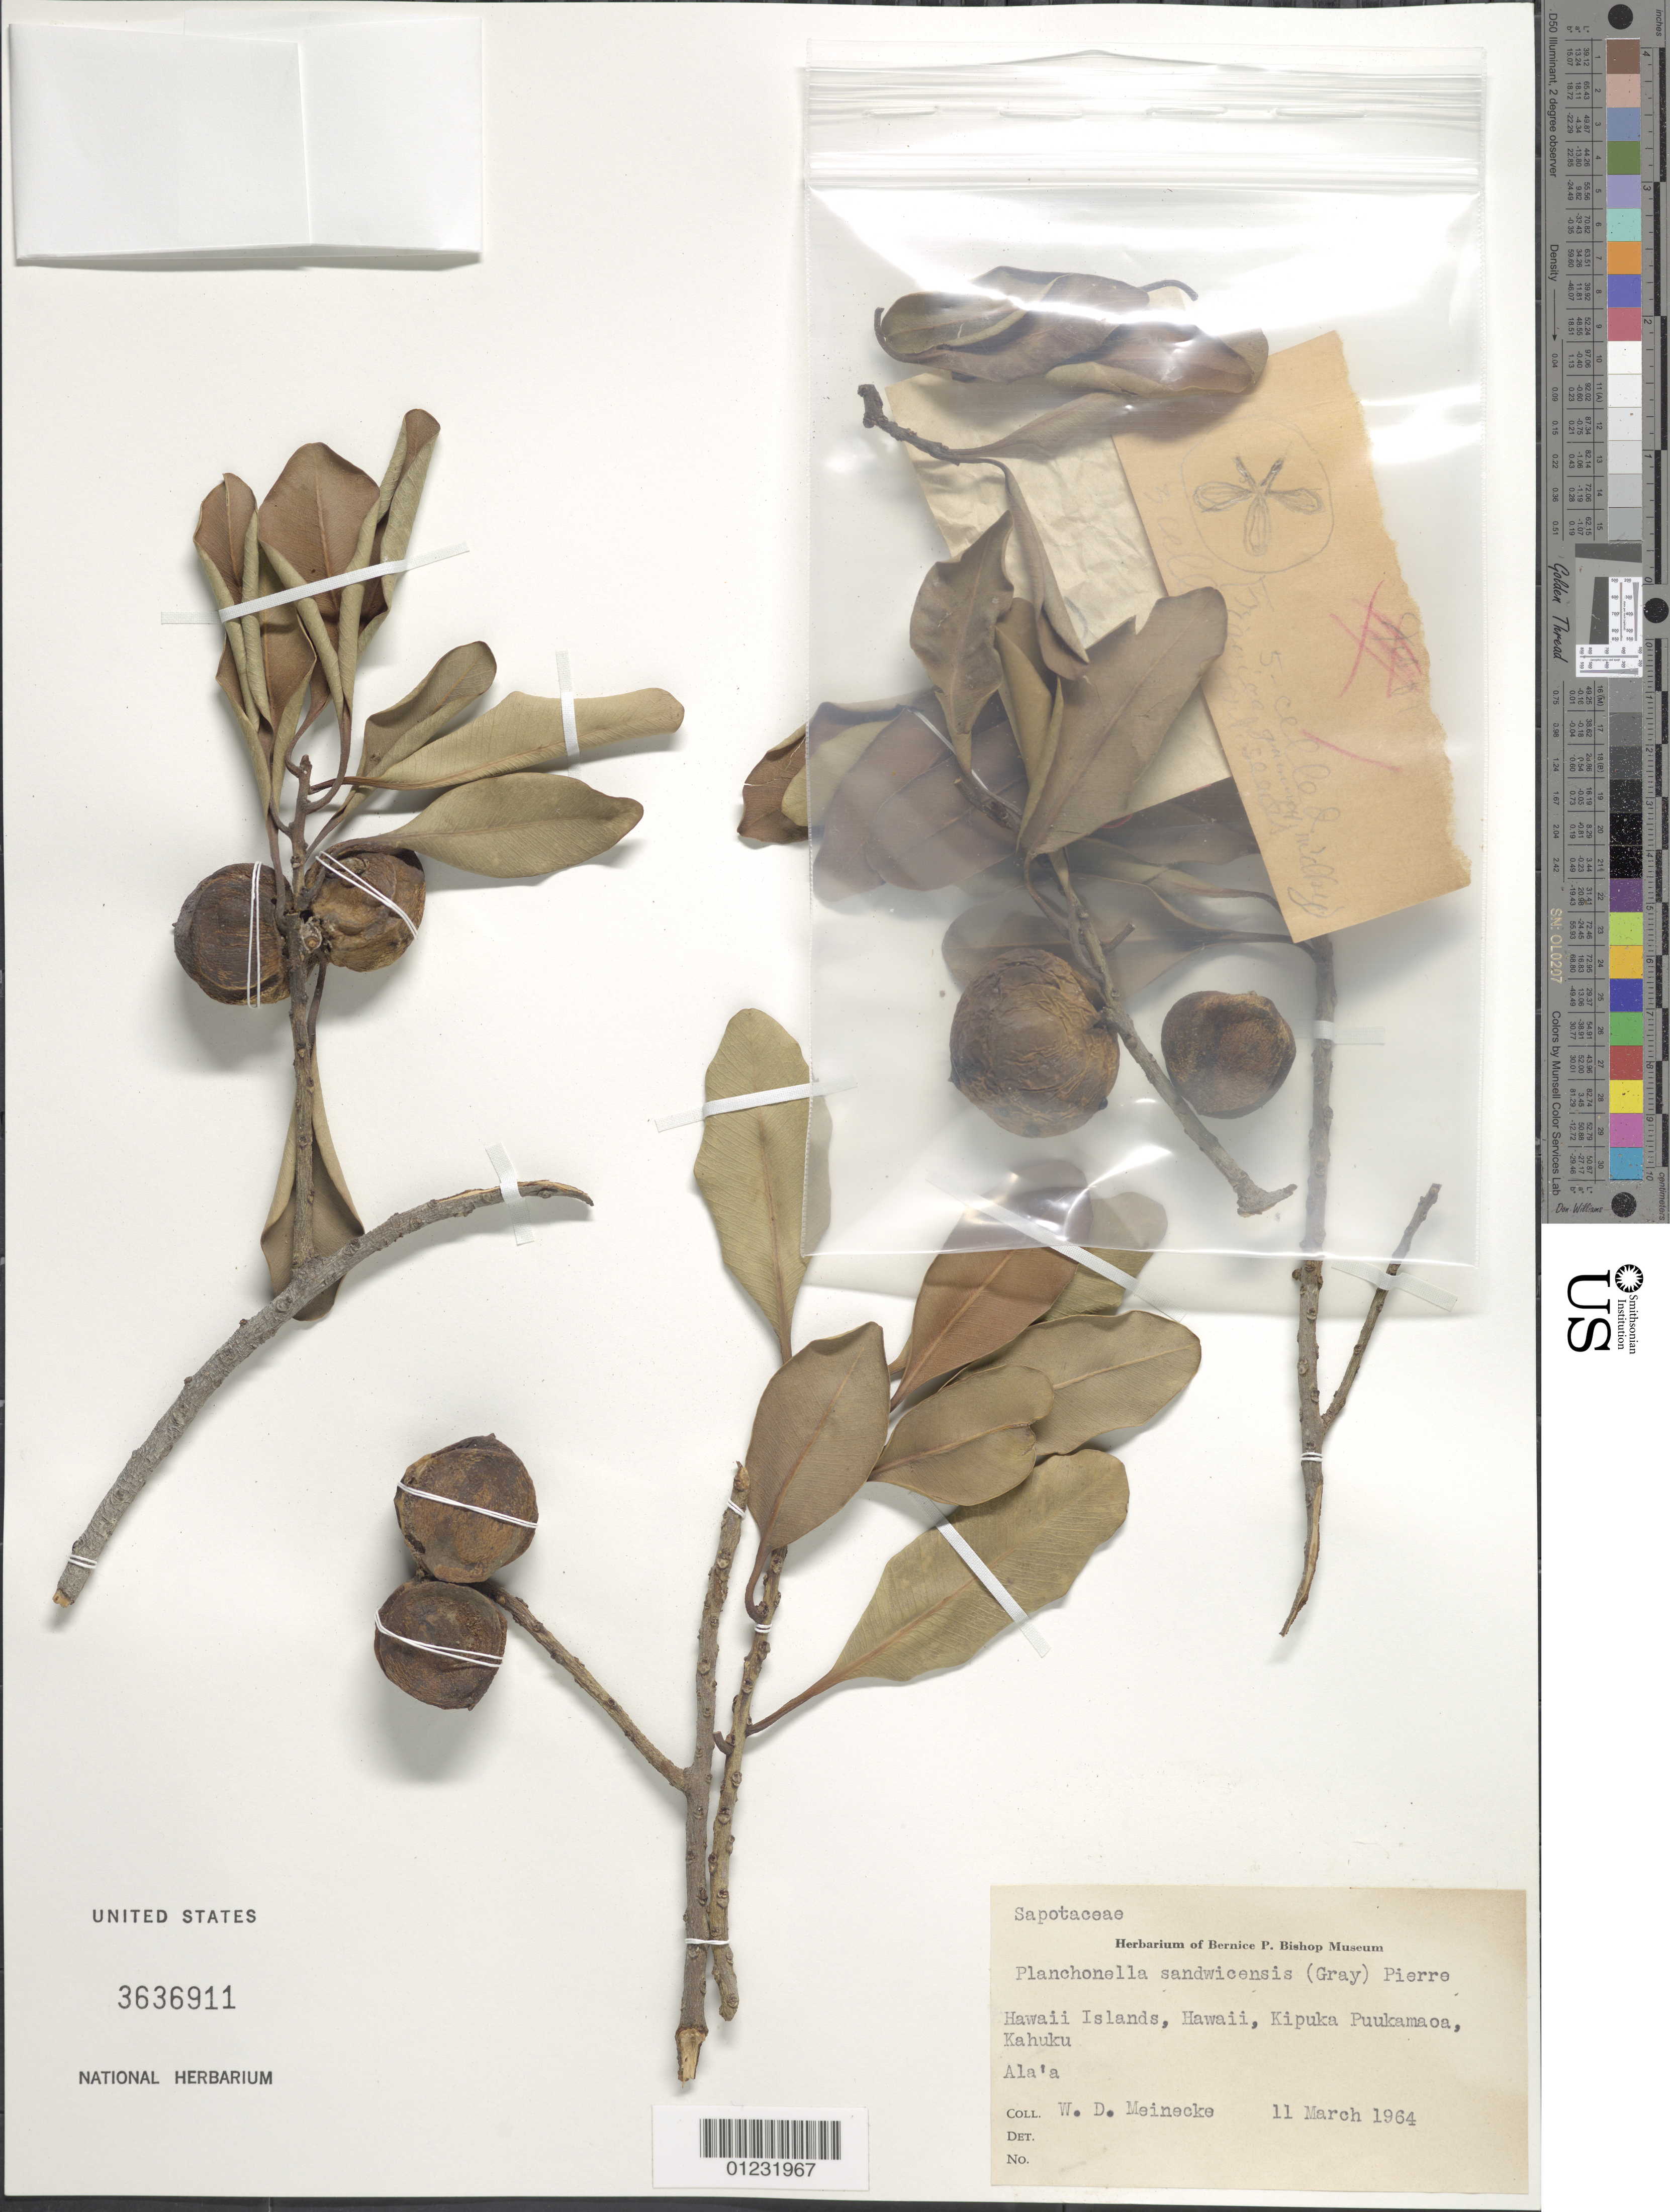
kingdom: Plantae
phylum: Tracheophyta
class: Magnoliopsida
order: Ericales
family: Sapotaceae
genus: Planchonella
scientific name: Planchonella sandwicensis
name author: (A. Gray) Pierre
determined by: Wagner, W. L., (BOT), Smithsonian Institution - National Museum of Natural History (UNITED STATES)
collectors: W. Meinecke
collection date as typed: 11 Mar 1964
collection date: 1964-03-11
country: United States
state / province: Hawaii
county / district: Hawaii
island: Hawaii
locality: Kipuka Puukamaoa, Kahuku, Ala'a.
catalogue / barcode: US 3636911